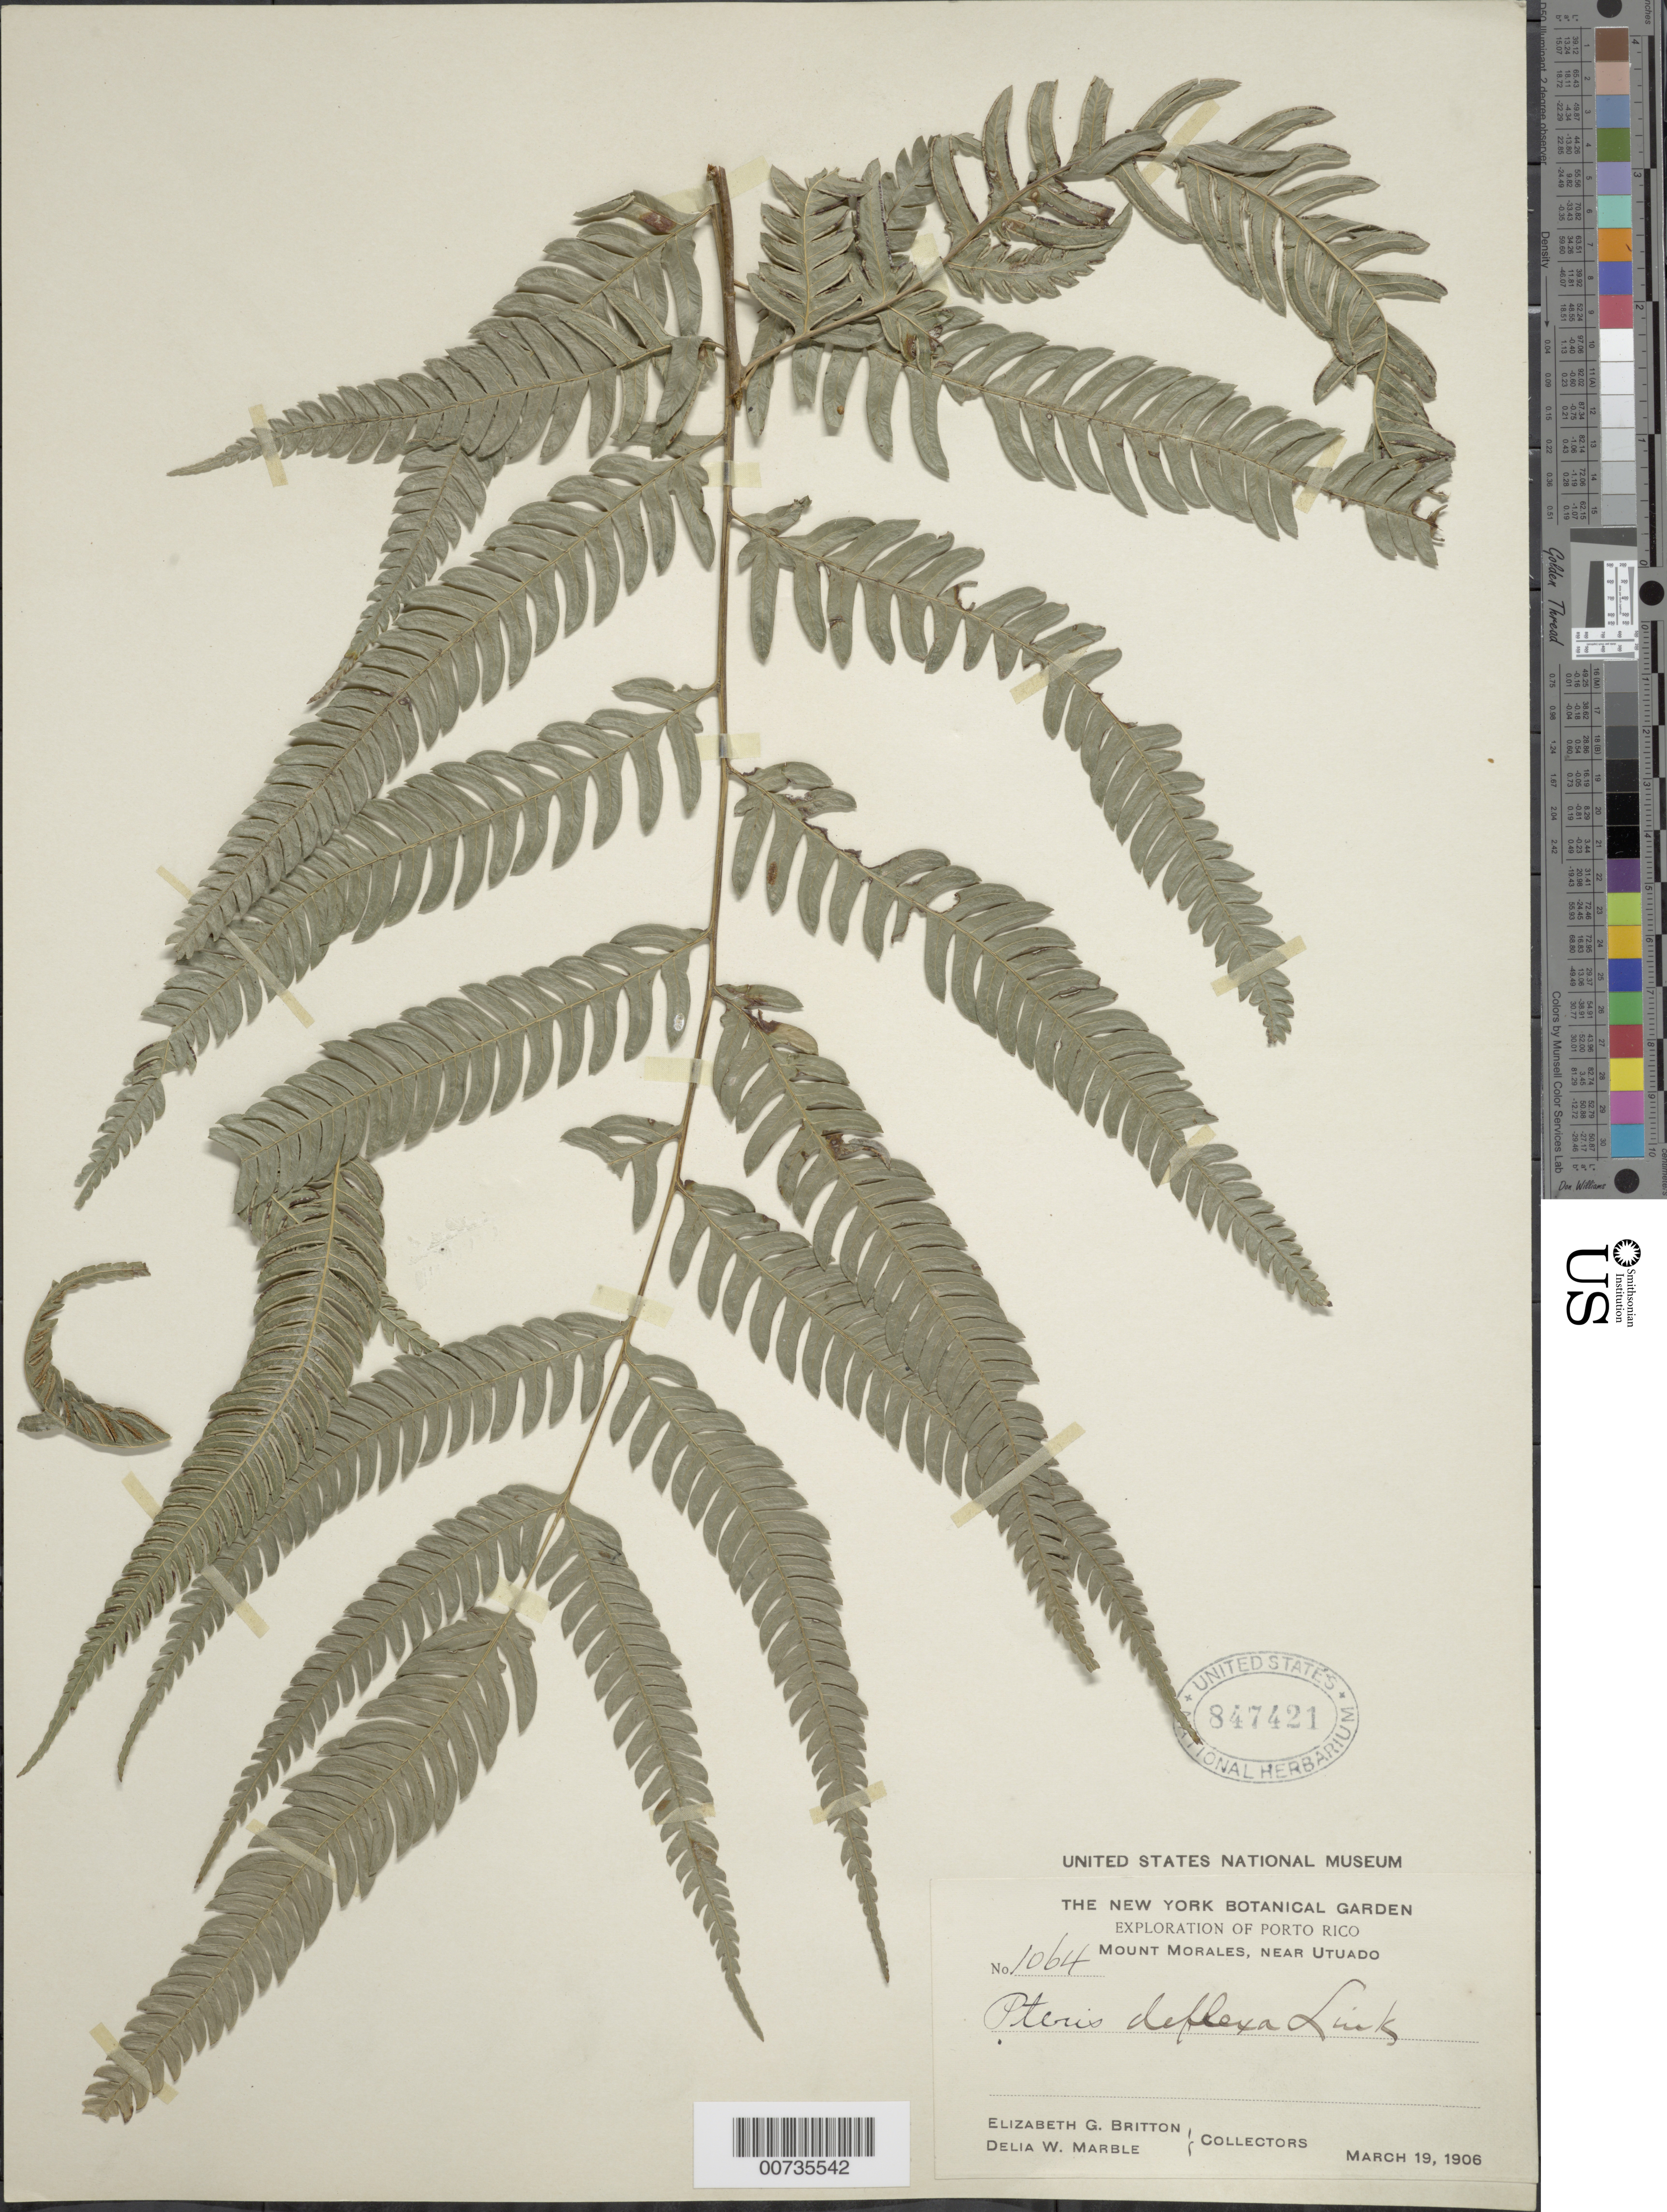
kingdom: Plantae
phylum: Tracheophyta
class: Polypodiopsida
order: Polypodiales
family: Pteridaceae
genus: Pteris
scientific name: Pteris deflexa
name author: Link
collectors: E. G. Britton & D. W. Marble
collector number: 1064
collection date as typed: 19 Mar 1906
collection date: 1906-03-19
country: Puerto Rico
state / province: Utuado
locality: Mount Morales, near Utuado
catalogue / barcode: US 847421